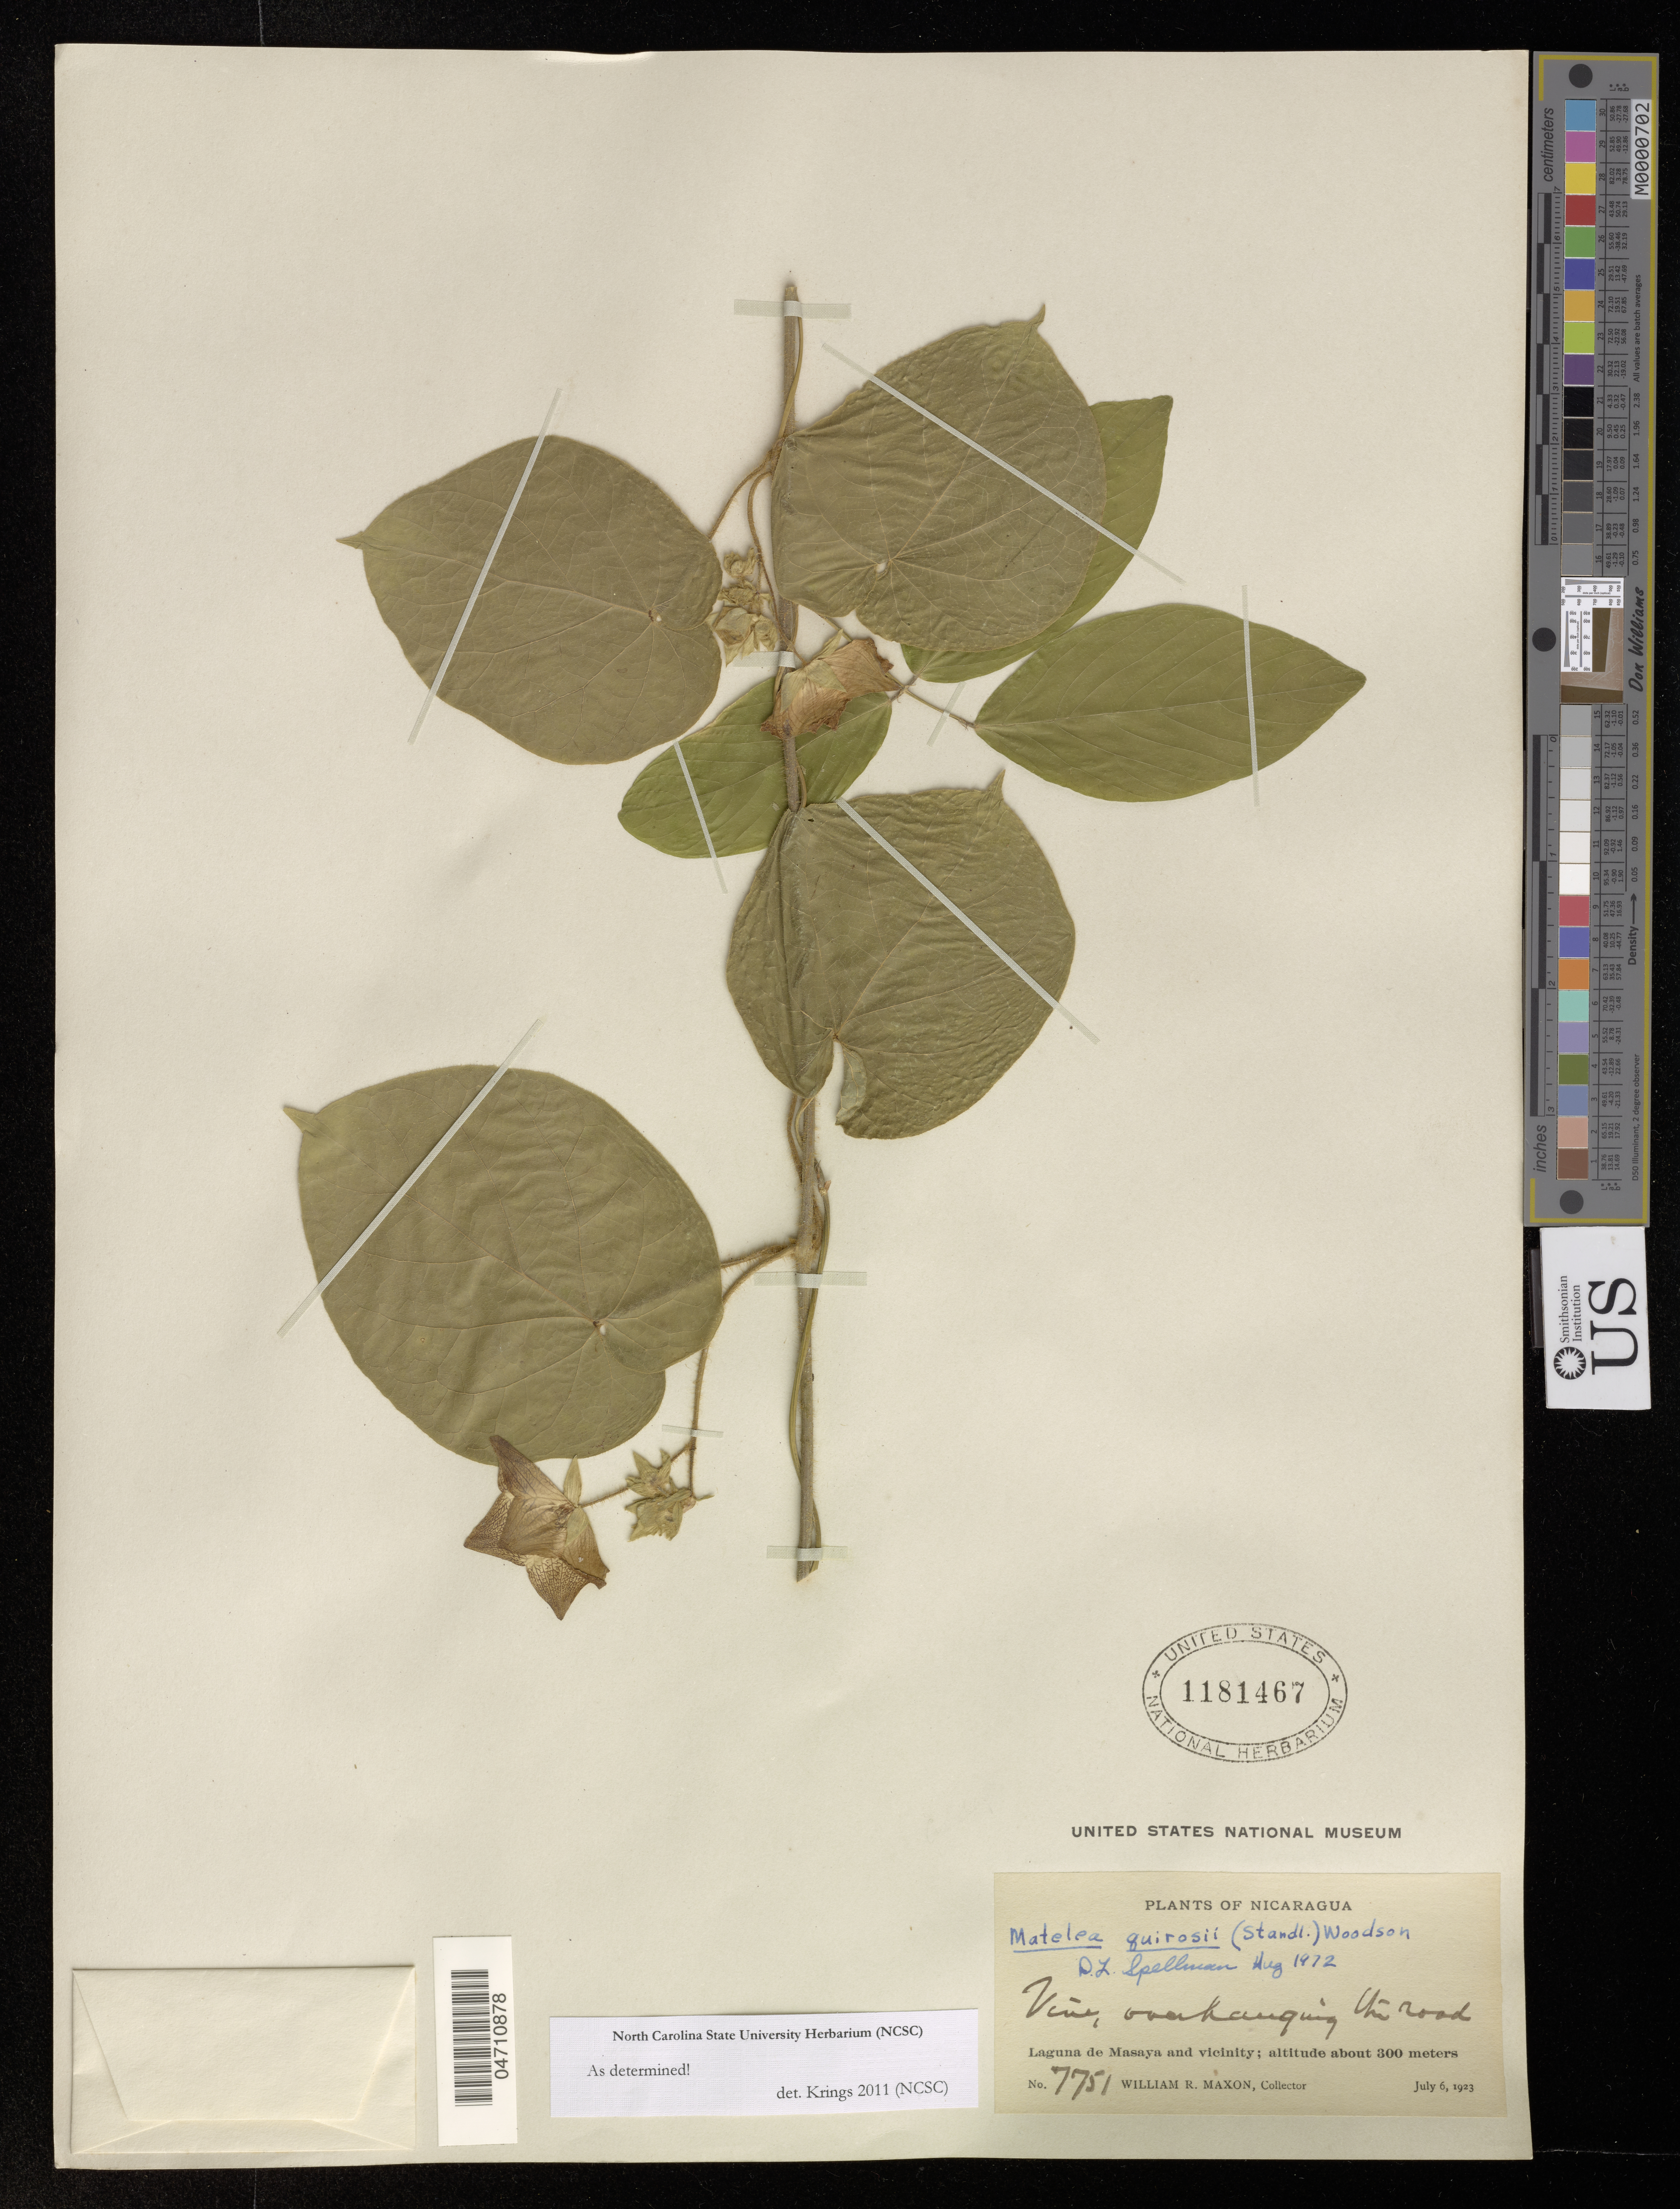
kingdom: Plantae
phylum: Tracheophyta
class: Magnoliopsida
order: Gentianales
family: Apocynaceae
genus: Matelea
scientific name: Matelea quirosii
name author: (Standl.) Woodson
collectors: W. R. Maxon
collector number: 7751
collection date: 1923-07-06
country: Nicaragua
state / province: Masaya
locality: Laguna de Masaya and vicinity.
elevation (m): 300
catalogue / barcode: US 1181467